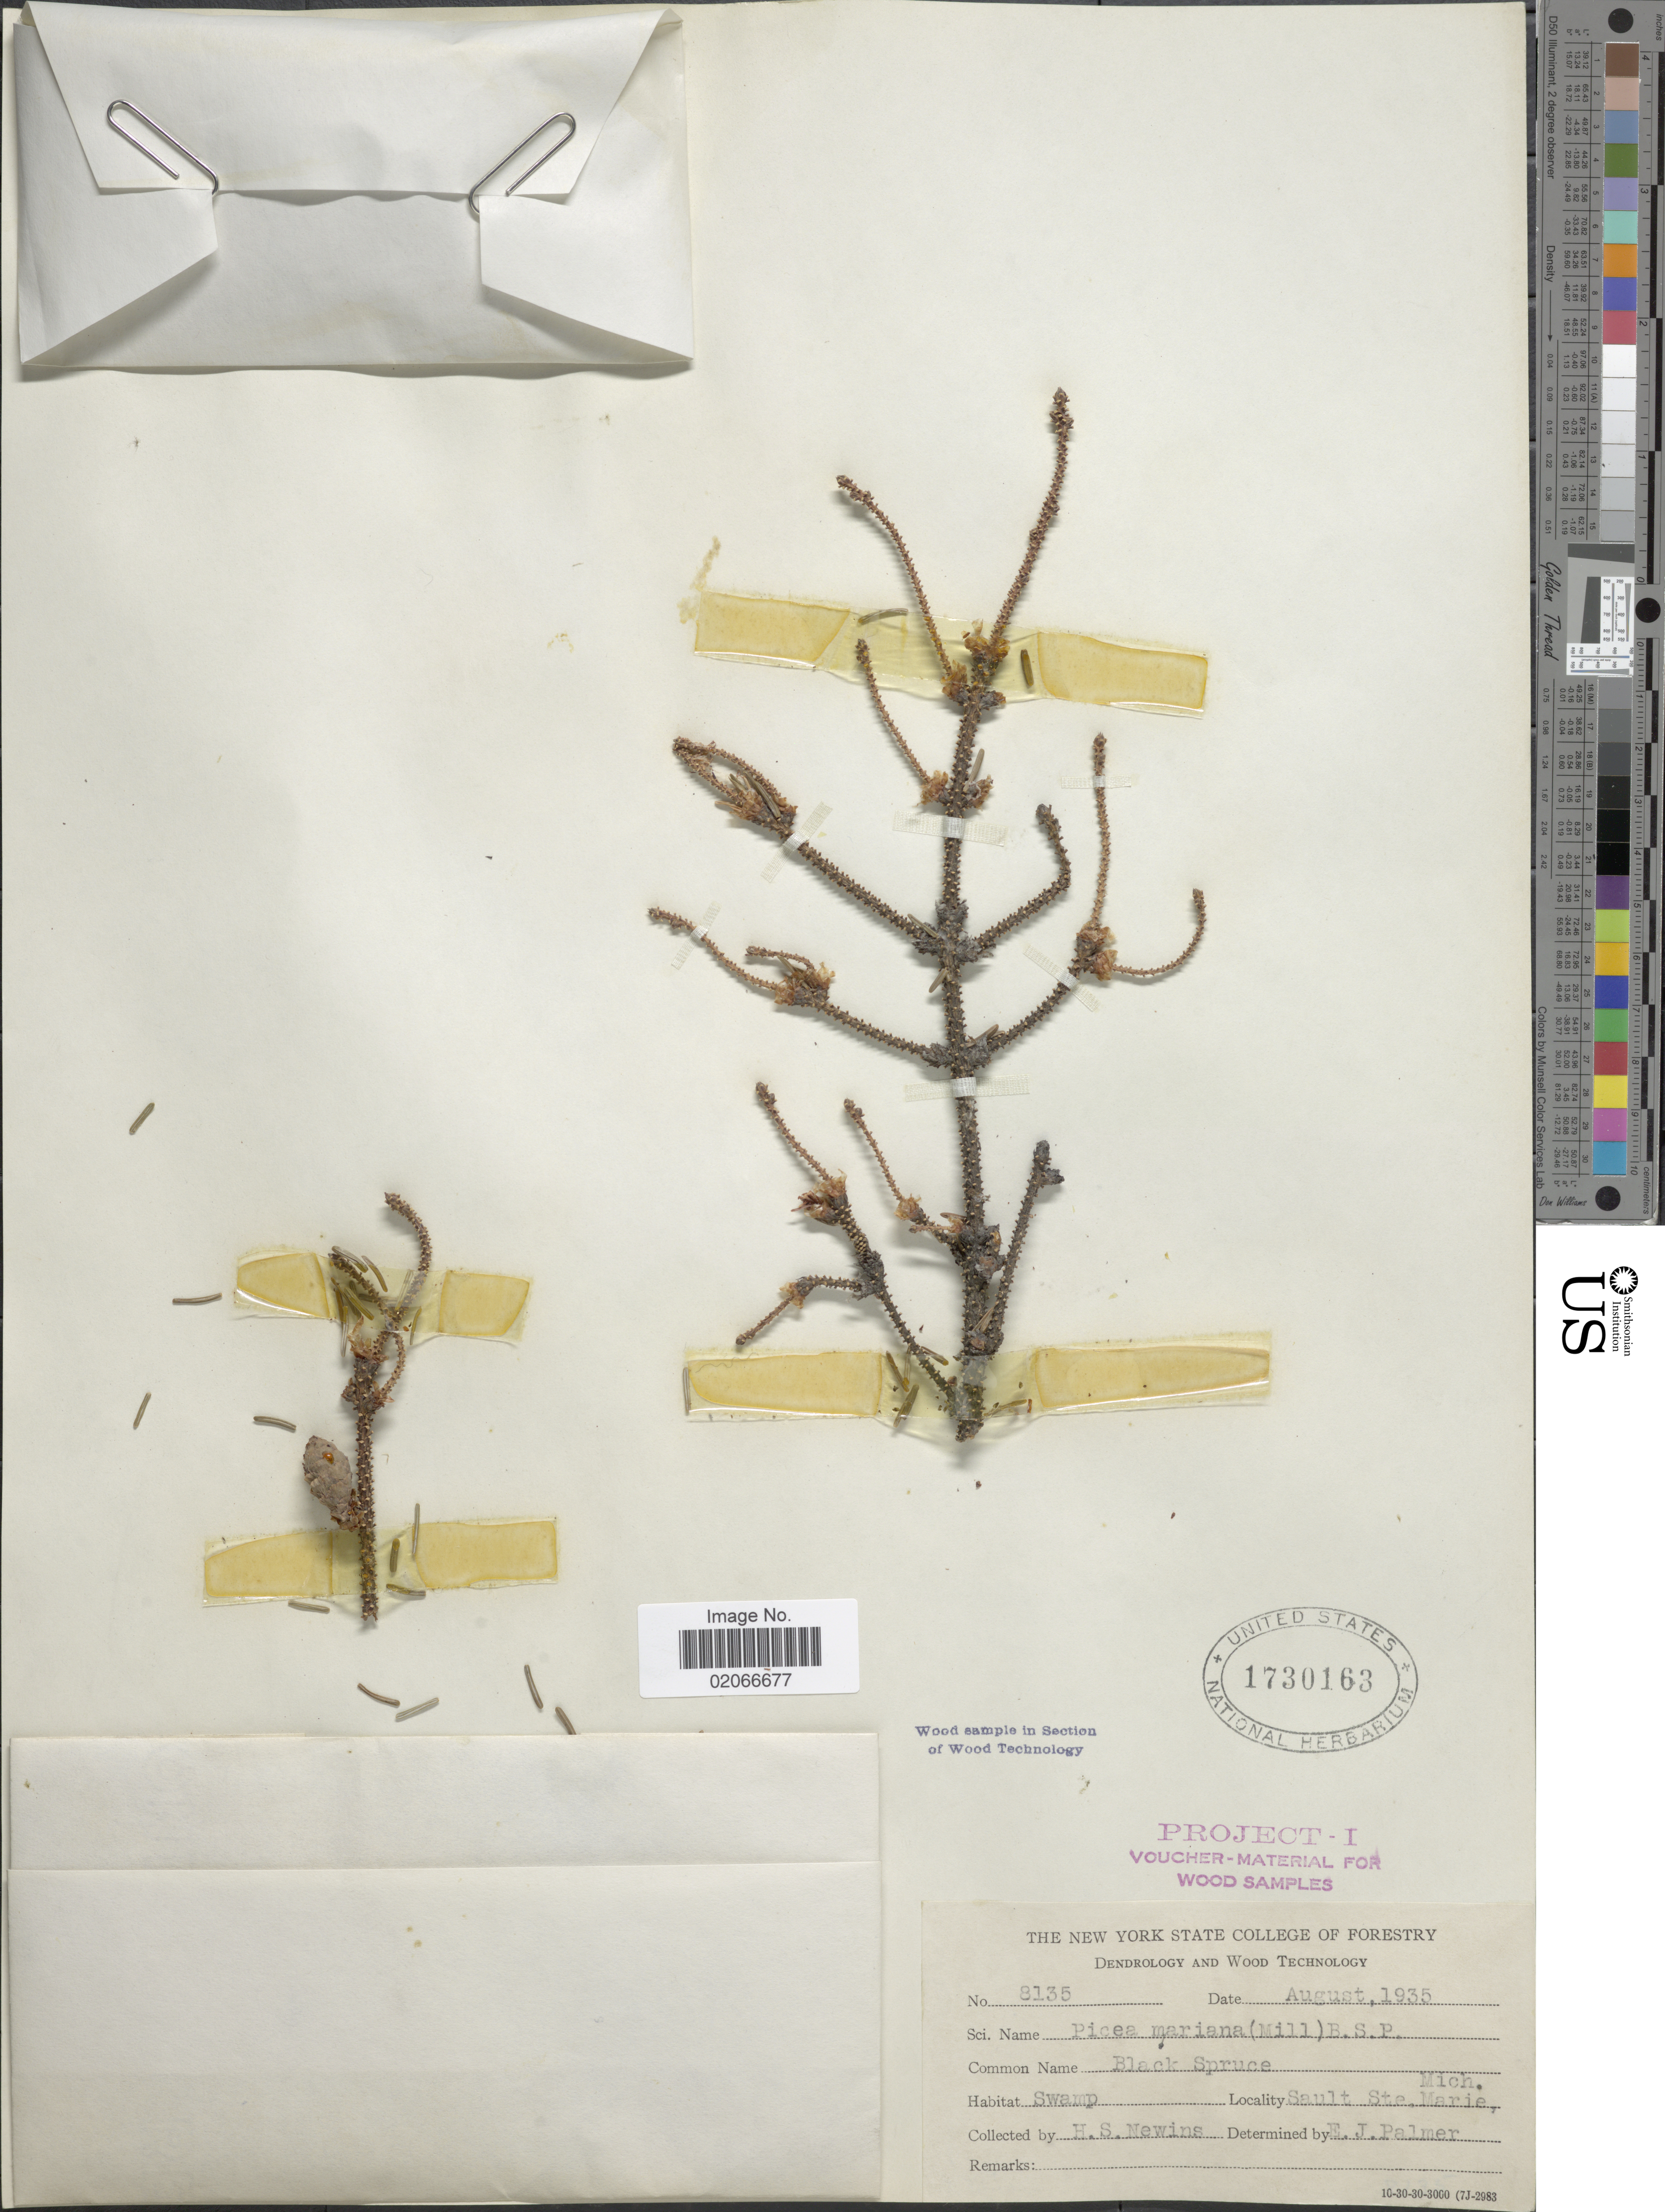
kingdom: Plantae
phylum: Tracheophyta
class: Pinopsida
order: Pinales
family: Pinaceae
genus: Picea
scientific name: Picea mariana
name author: (Mill.) Britton, Stearns & Poggenb.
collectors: H. Newins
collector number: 8135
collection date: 1935-08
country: United States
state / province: Michigan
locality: Sault Ste. Marie, Mich.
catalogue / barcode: US 1730163